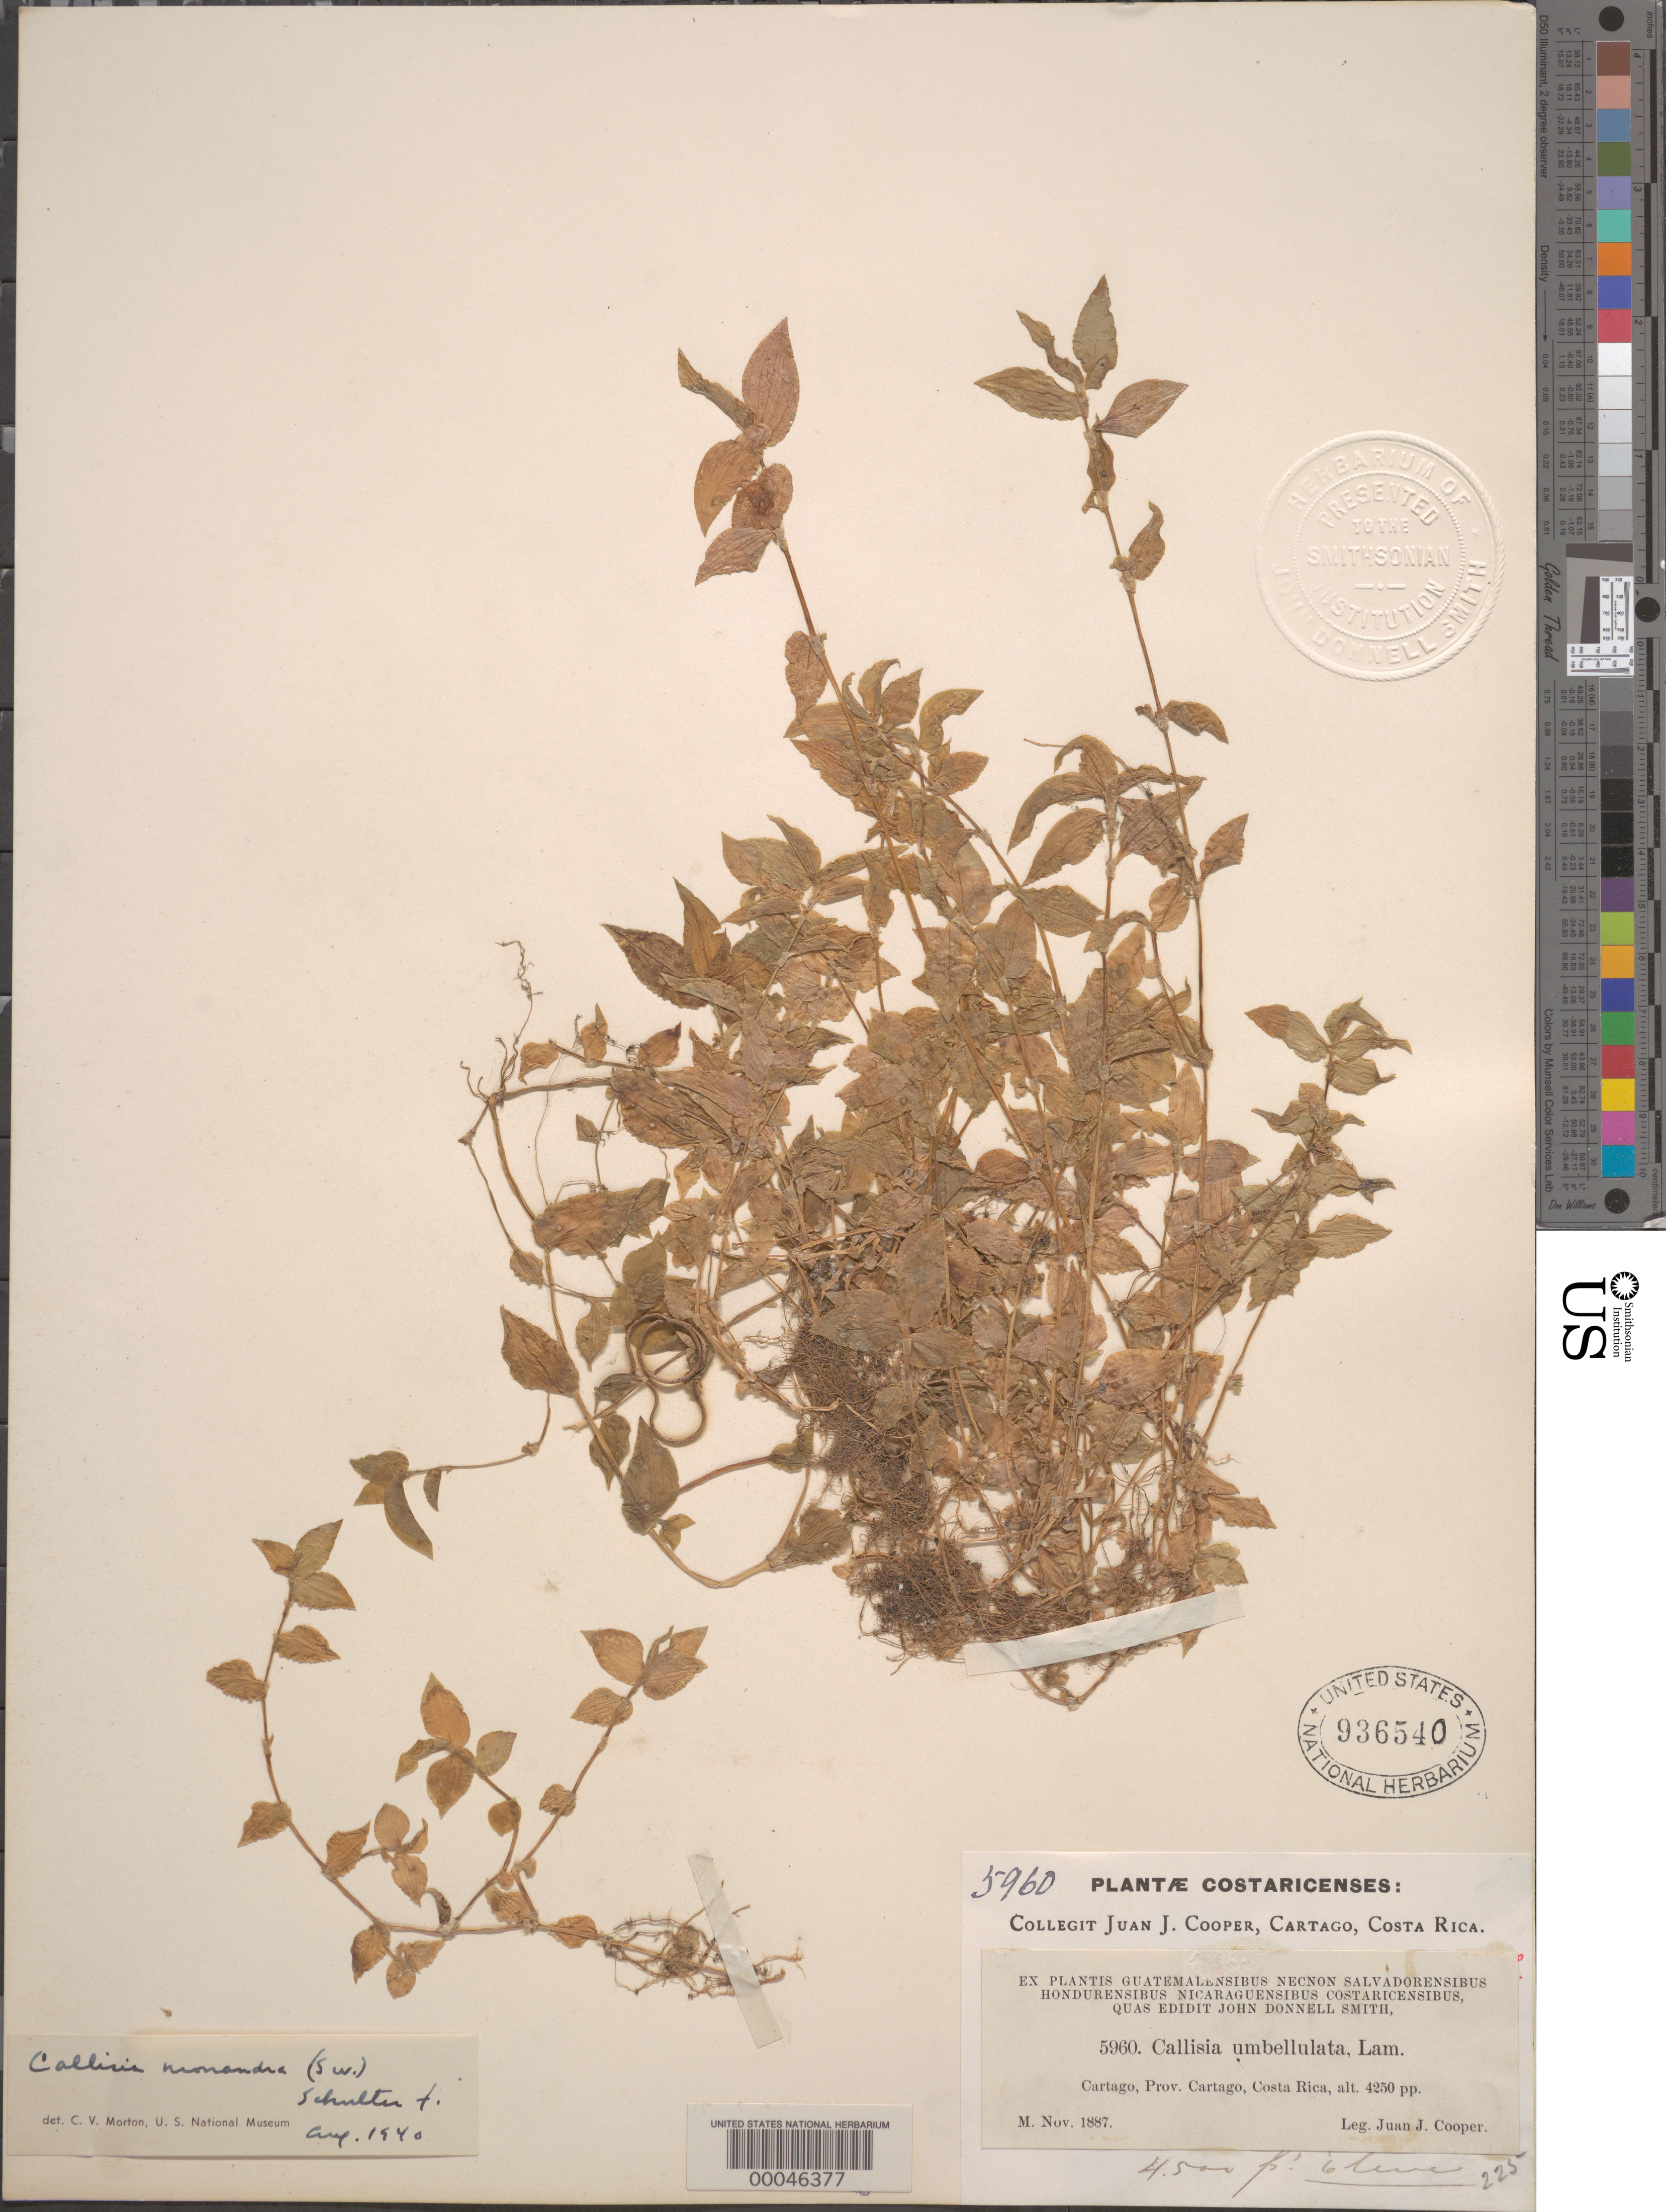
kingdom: Plantae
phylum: Tracheophyta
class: Liliopsida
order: Commelinales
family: Commelinaceae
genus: Callisia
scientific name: Callisia monandra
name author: (Sw.) Schult. & Schult. f.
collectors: J. J. Cooper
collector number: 5960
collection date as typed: Nov 1887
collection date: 1887-11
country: Costa Rica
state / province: Cartago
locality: Cartago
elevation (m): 1296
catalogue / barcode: US 936540